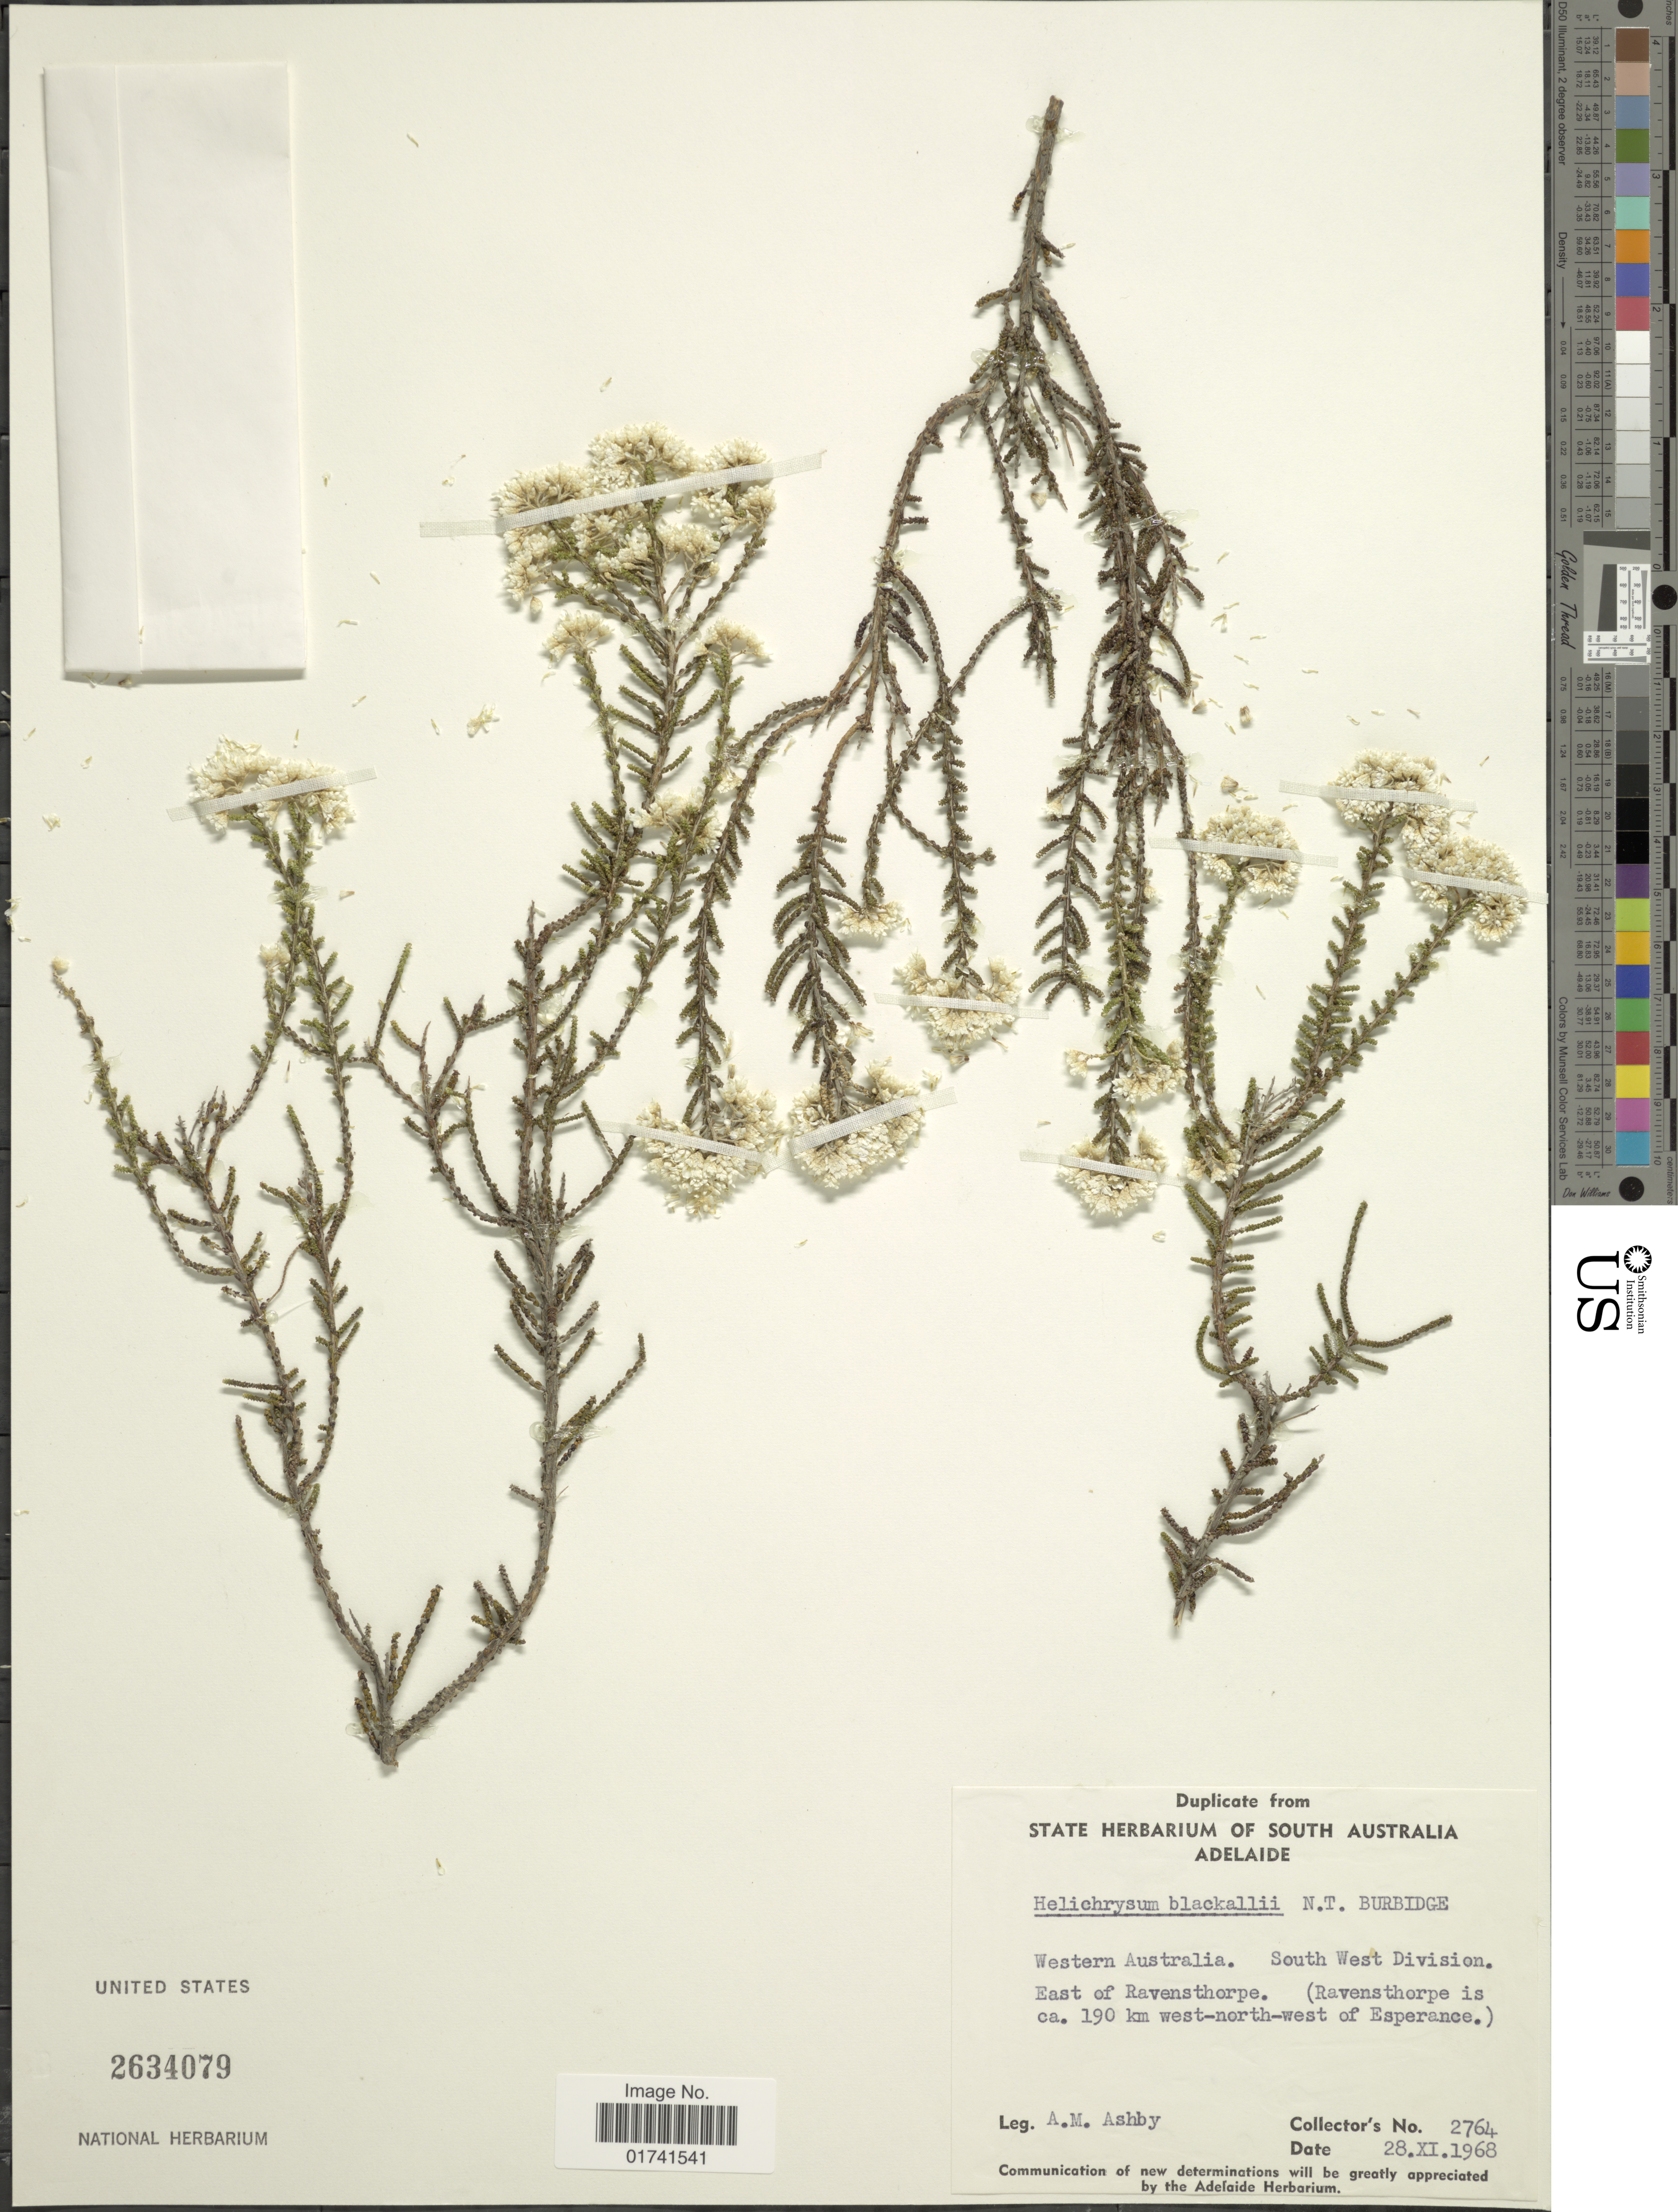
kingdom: Plantae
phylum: Tracheophyta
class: Magnoliopsida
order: Asterales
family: Asteraceae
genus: Ozothamnus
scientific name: Ozothamnus blackallii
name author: (N.T. Burb.) Anderb.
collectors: A. Ashby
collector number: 2764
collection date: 1968-11-28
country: Australia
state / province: Western Australia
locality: South West Division, East of Ravensthorpe (Ravensthorpe is ca. 190 km west-north-west of Esperance).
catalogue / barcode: US 2634079